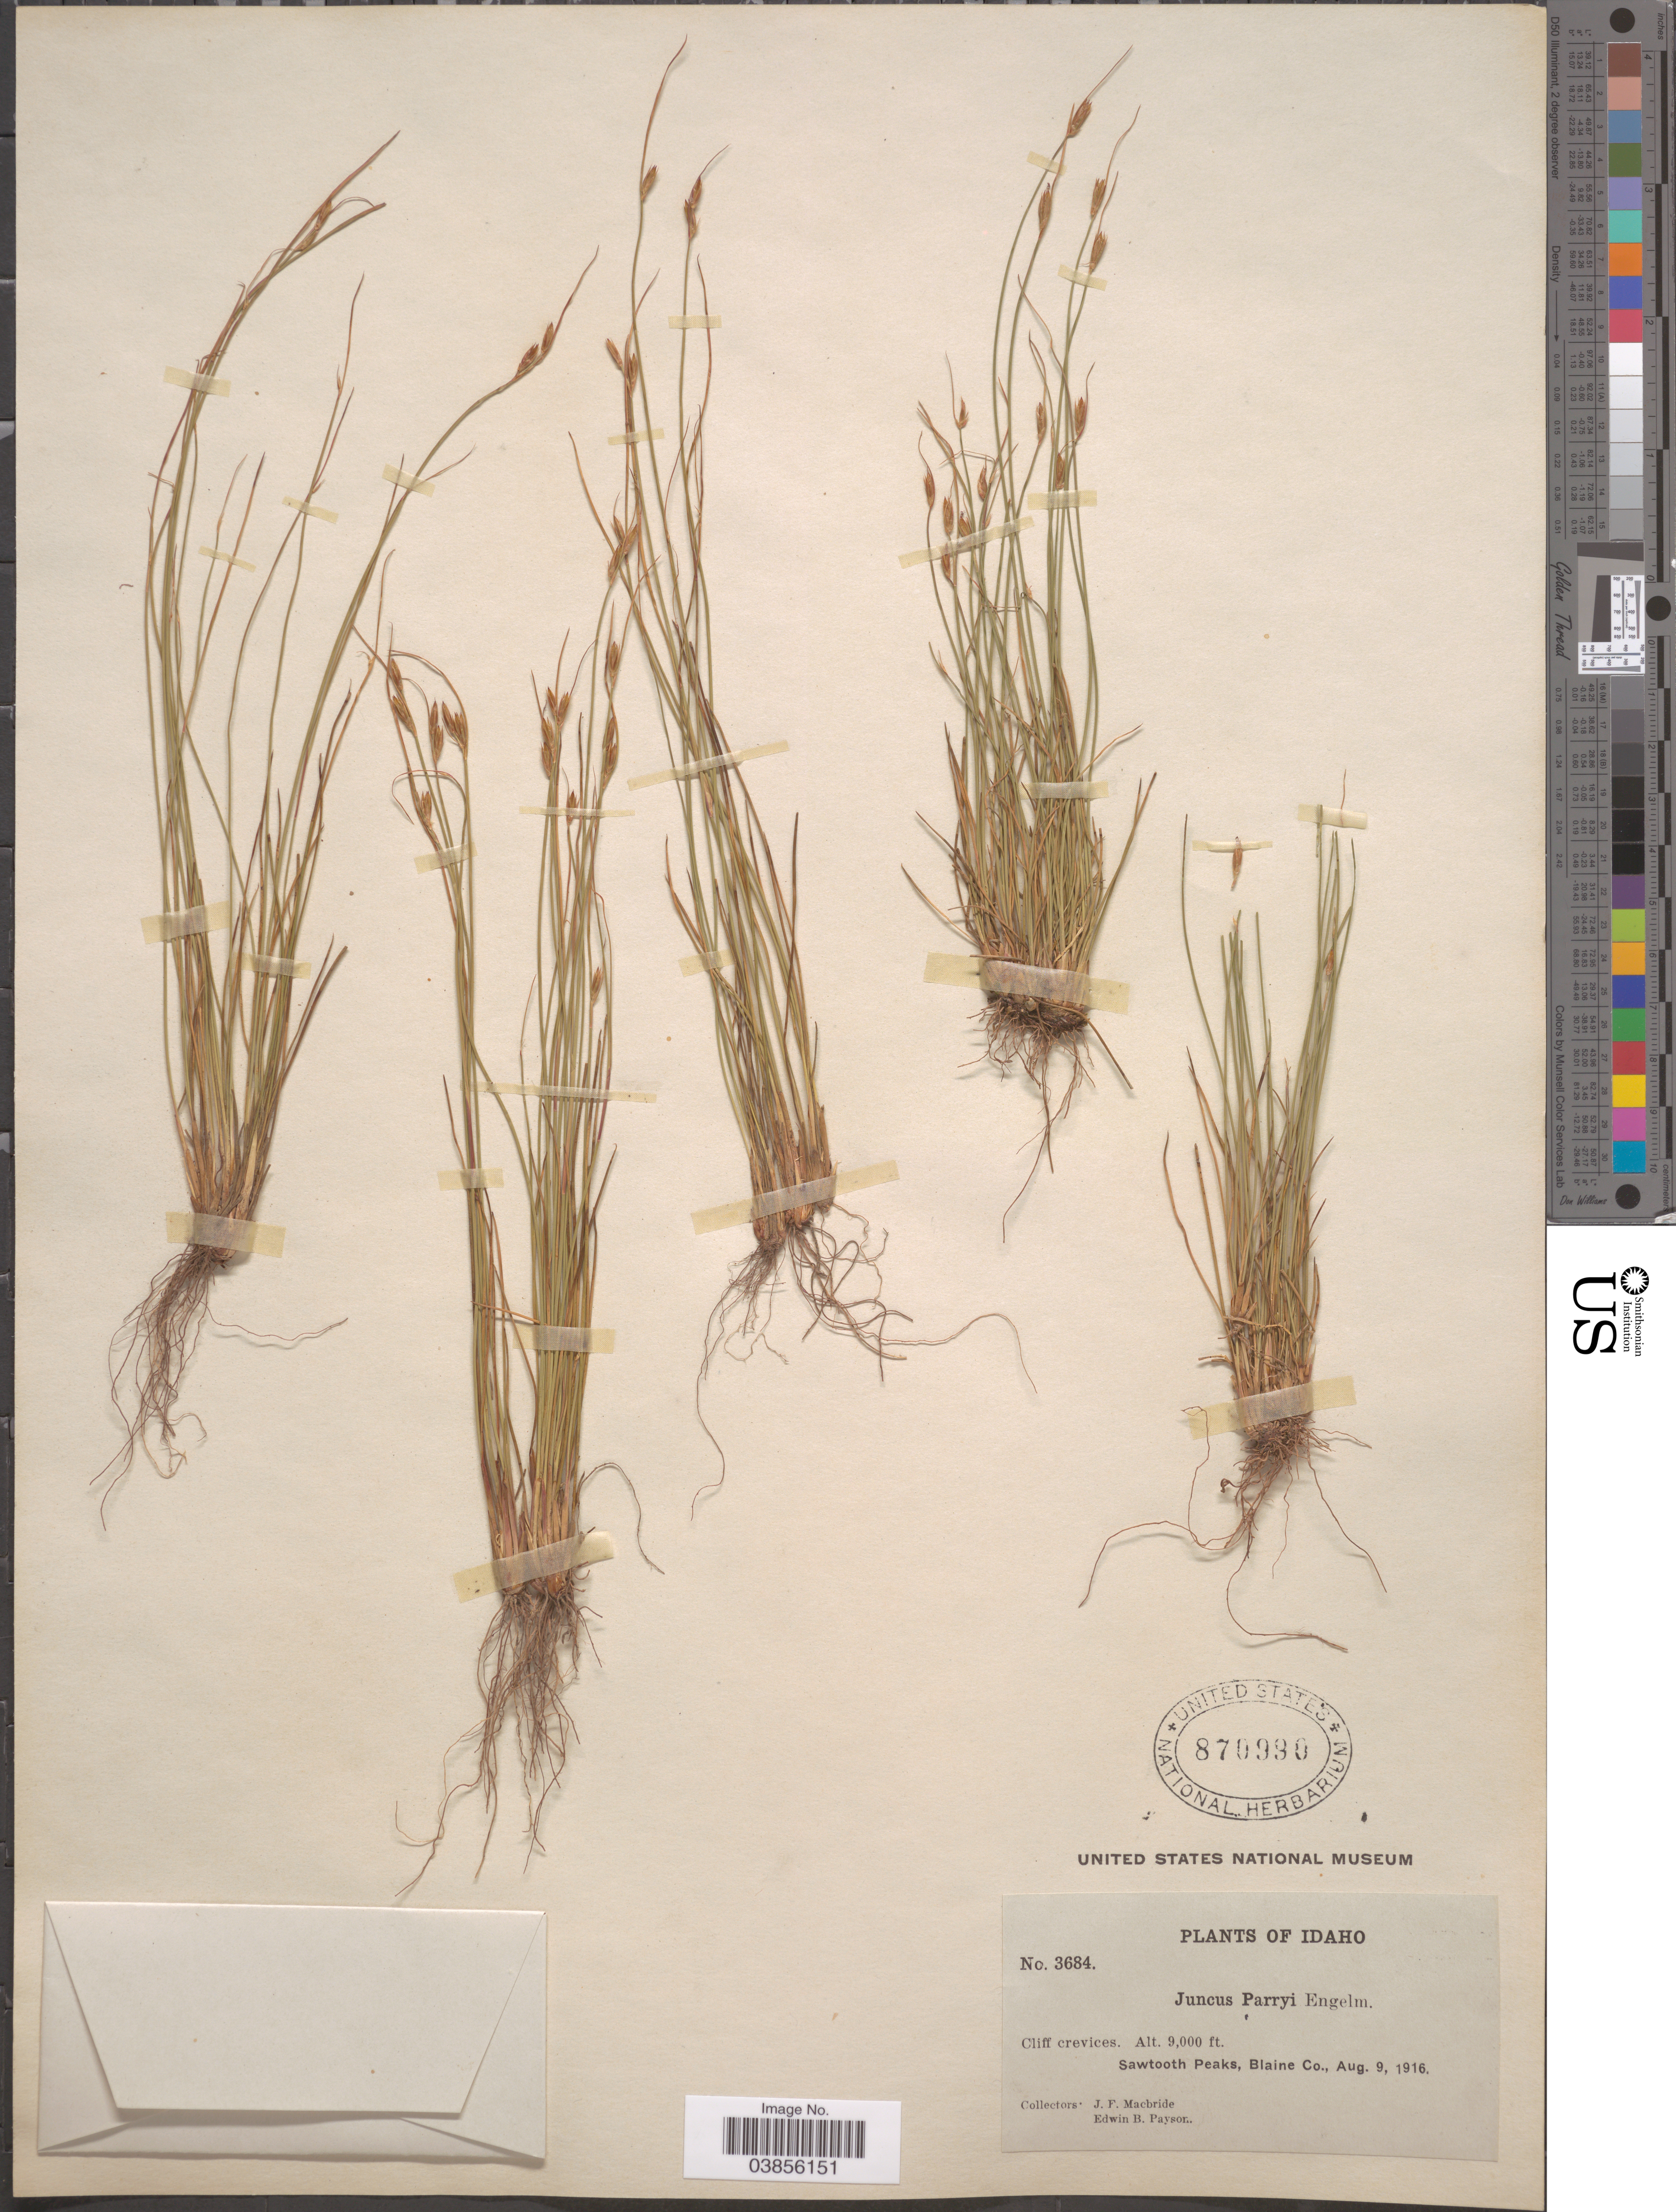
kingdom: Plantae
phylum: Tracheophyta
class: Liliopsida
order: Poales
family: Juncaceae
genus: Juncus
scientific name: Juncus parryi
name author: Engelm.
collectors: J. F. Macbride & E. Paysor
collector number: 3684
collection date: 1916-08-09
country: United States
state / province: Idaho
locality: Sawtooth Peaks, Blaine Co.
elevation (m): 2743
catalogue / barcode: US 870990